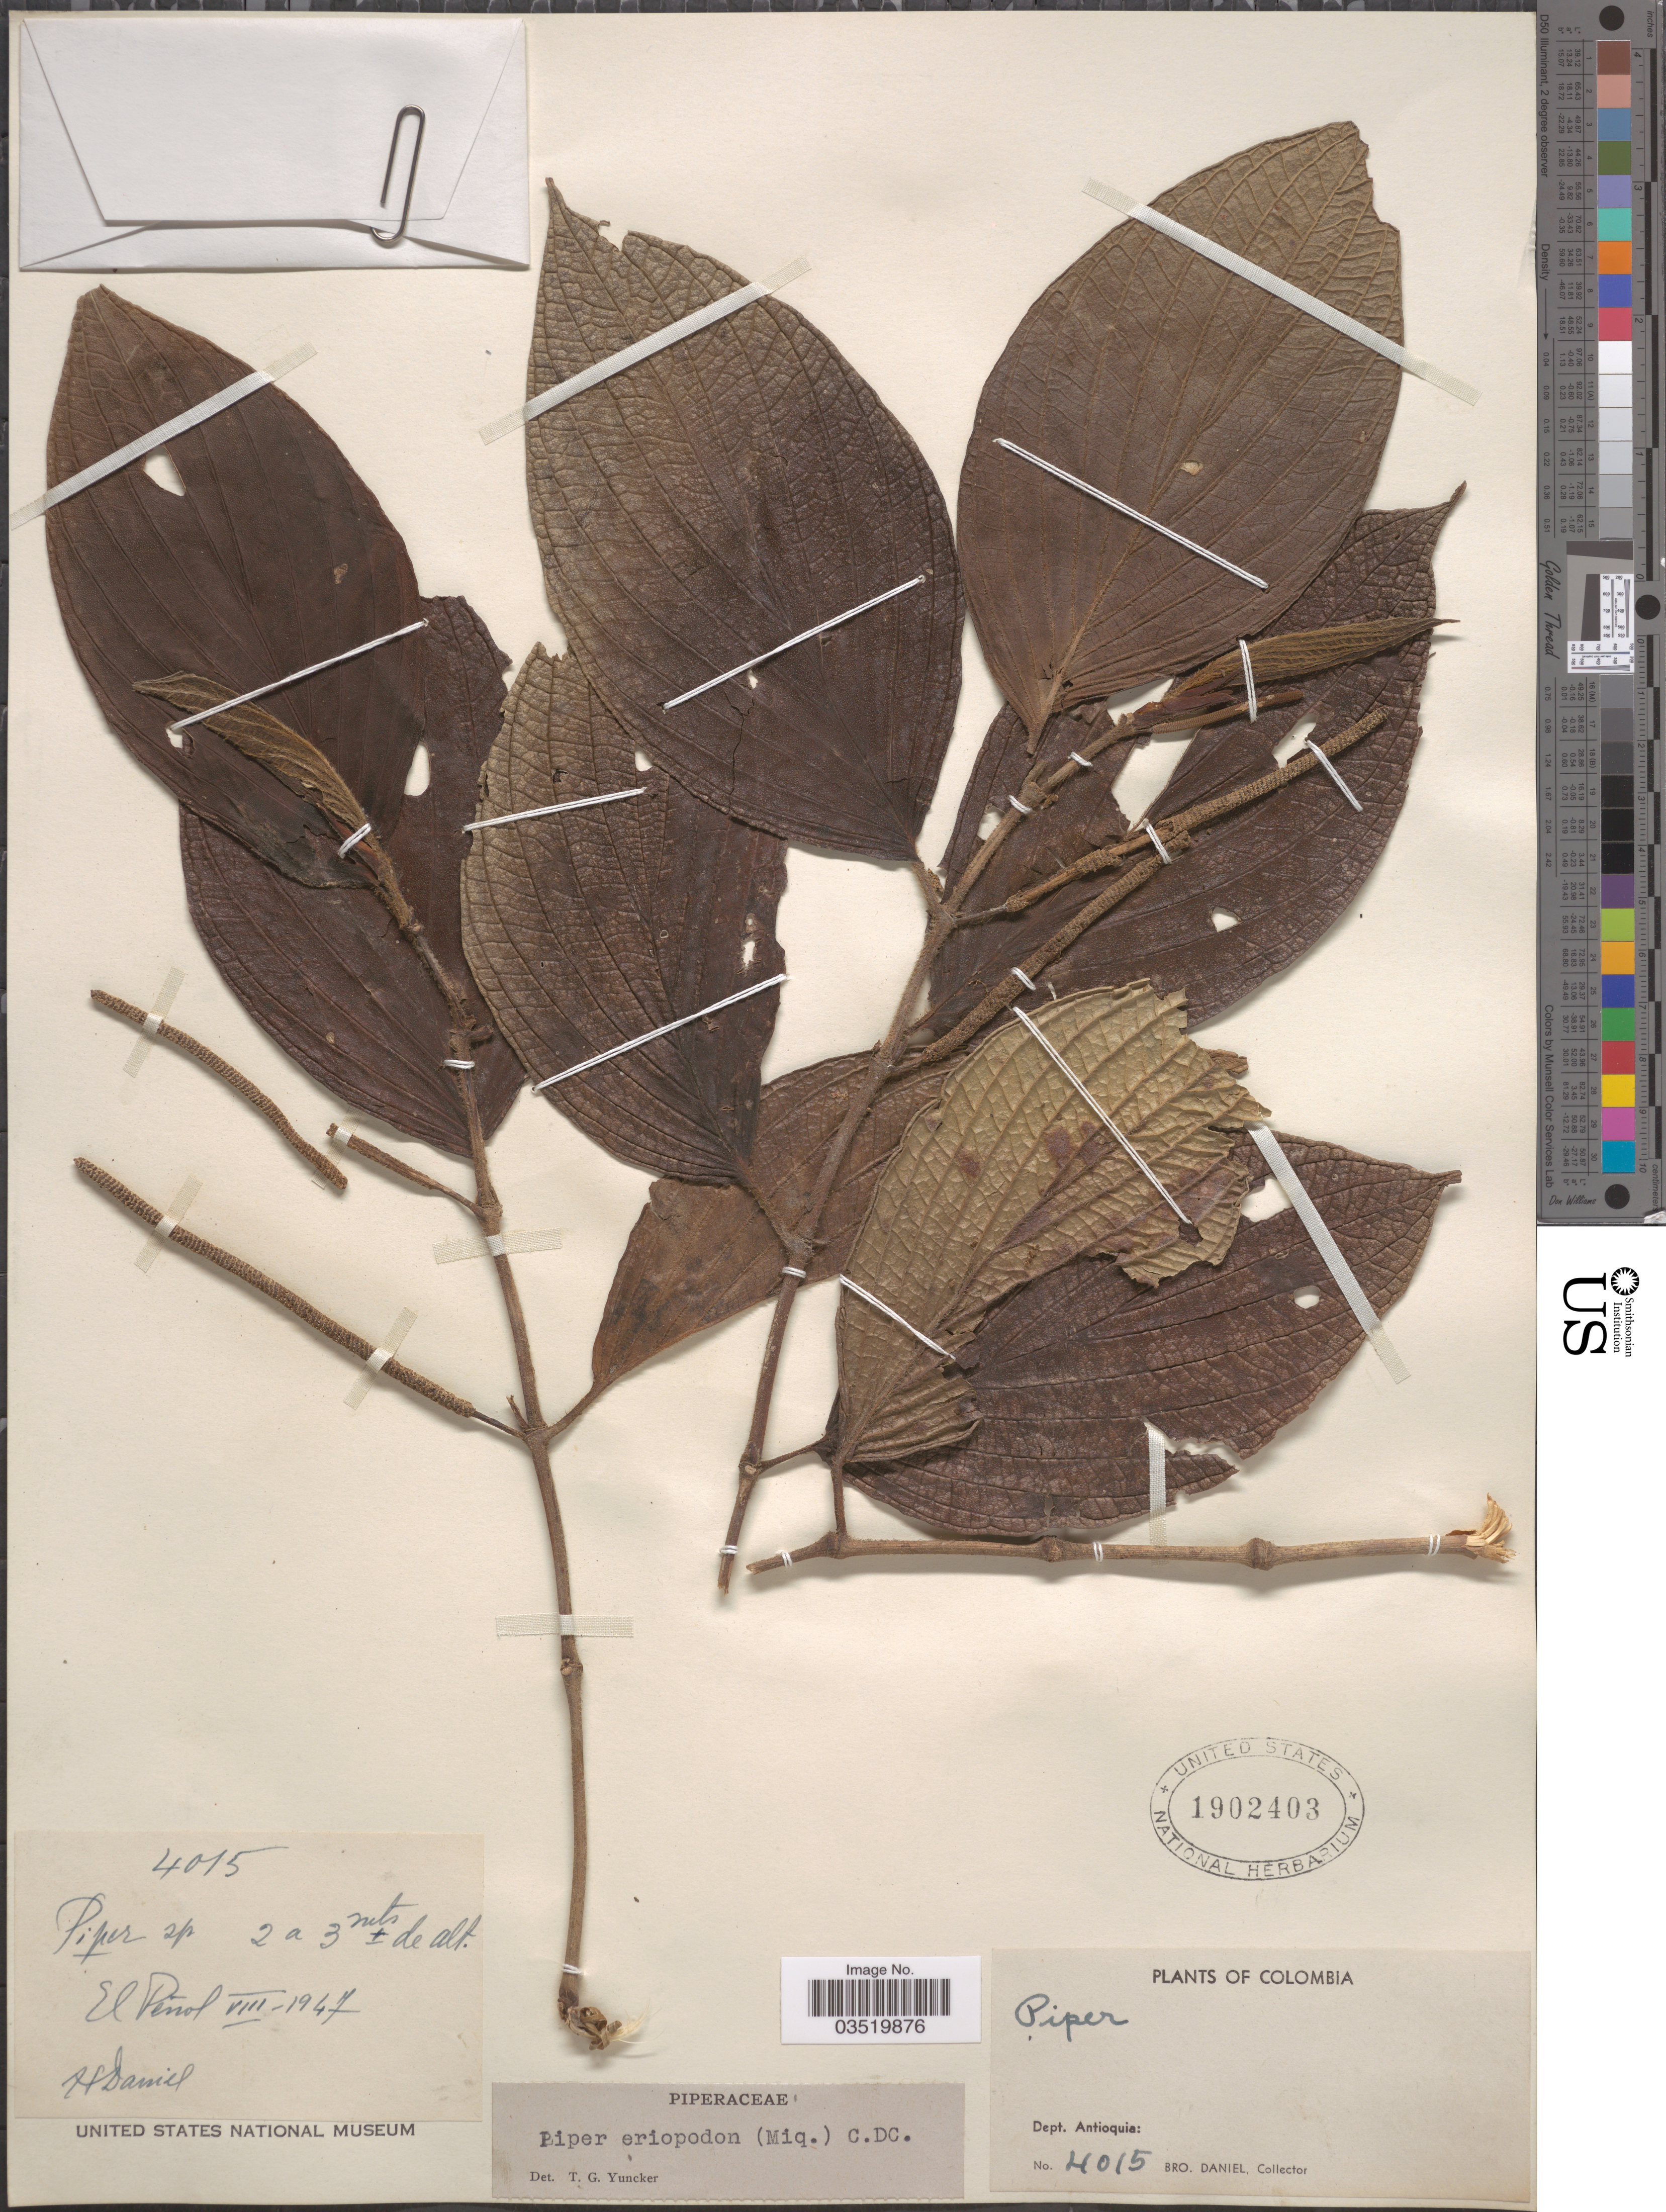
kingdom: Plantae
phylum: Tracheophyta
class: Magnoliopsida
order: Piperales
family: Piperaceae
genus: Piper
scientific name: Piper eriopodon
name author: C. DC.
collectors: Bro. Daniel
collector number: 4015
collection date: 1947-08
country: Colombia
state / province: Antioquia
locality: Dept. Antioquia. El Peñol.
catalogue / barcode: US 1902403